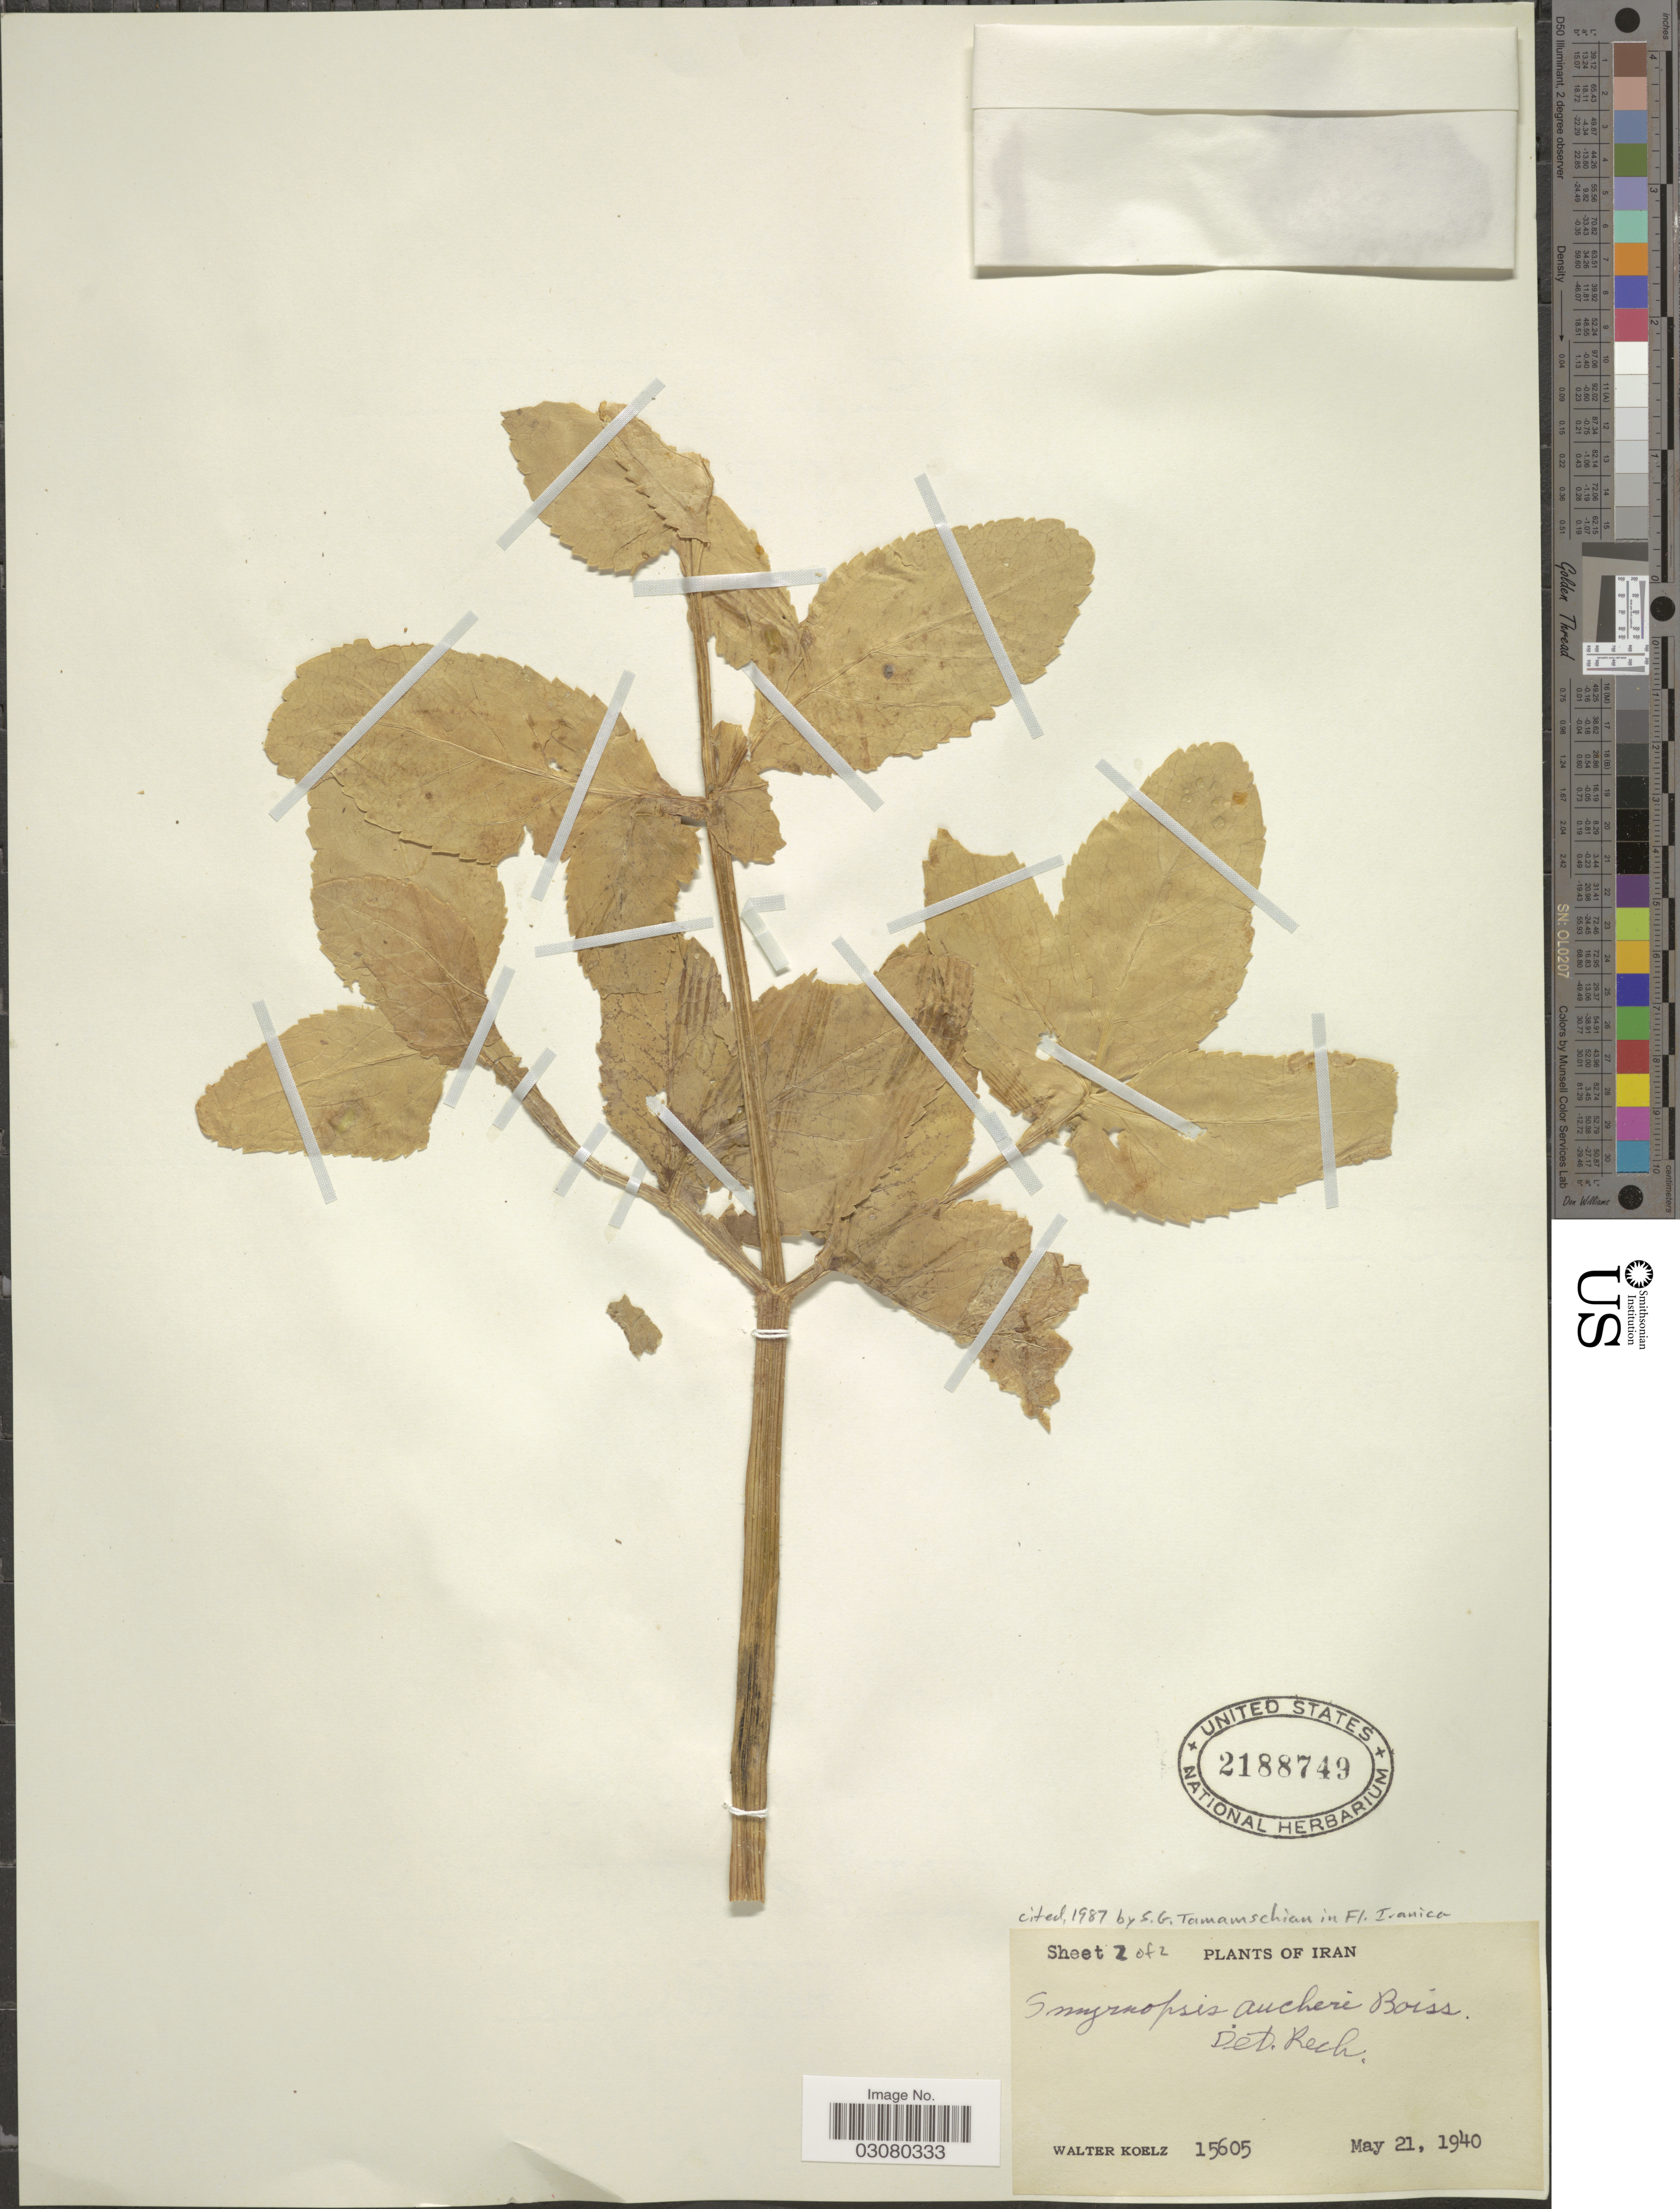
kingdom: Plantae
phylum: Tracheophyta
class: Magnoliopsida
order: Apiales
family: Apiaceae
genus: Smyrniopsis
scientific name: Smyrniopsis aucheri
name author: Boiss.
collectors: W. N. Koelz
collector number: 15605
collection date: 1940-05-21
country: Iran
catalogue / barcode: US 2188749